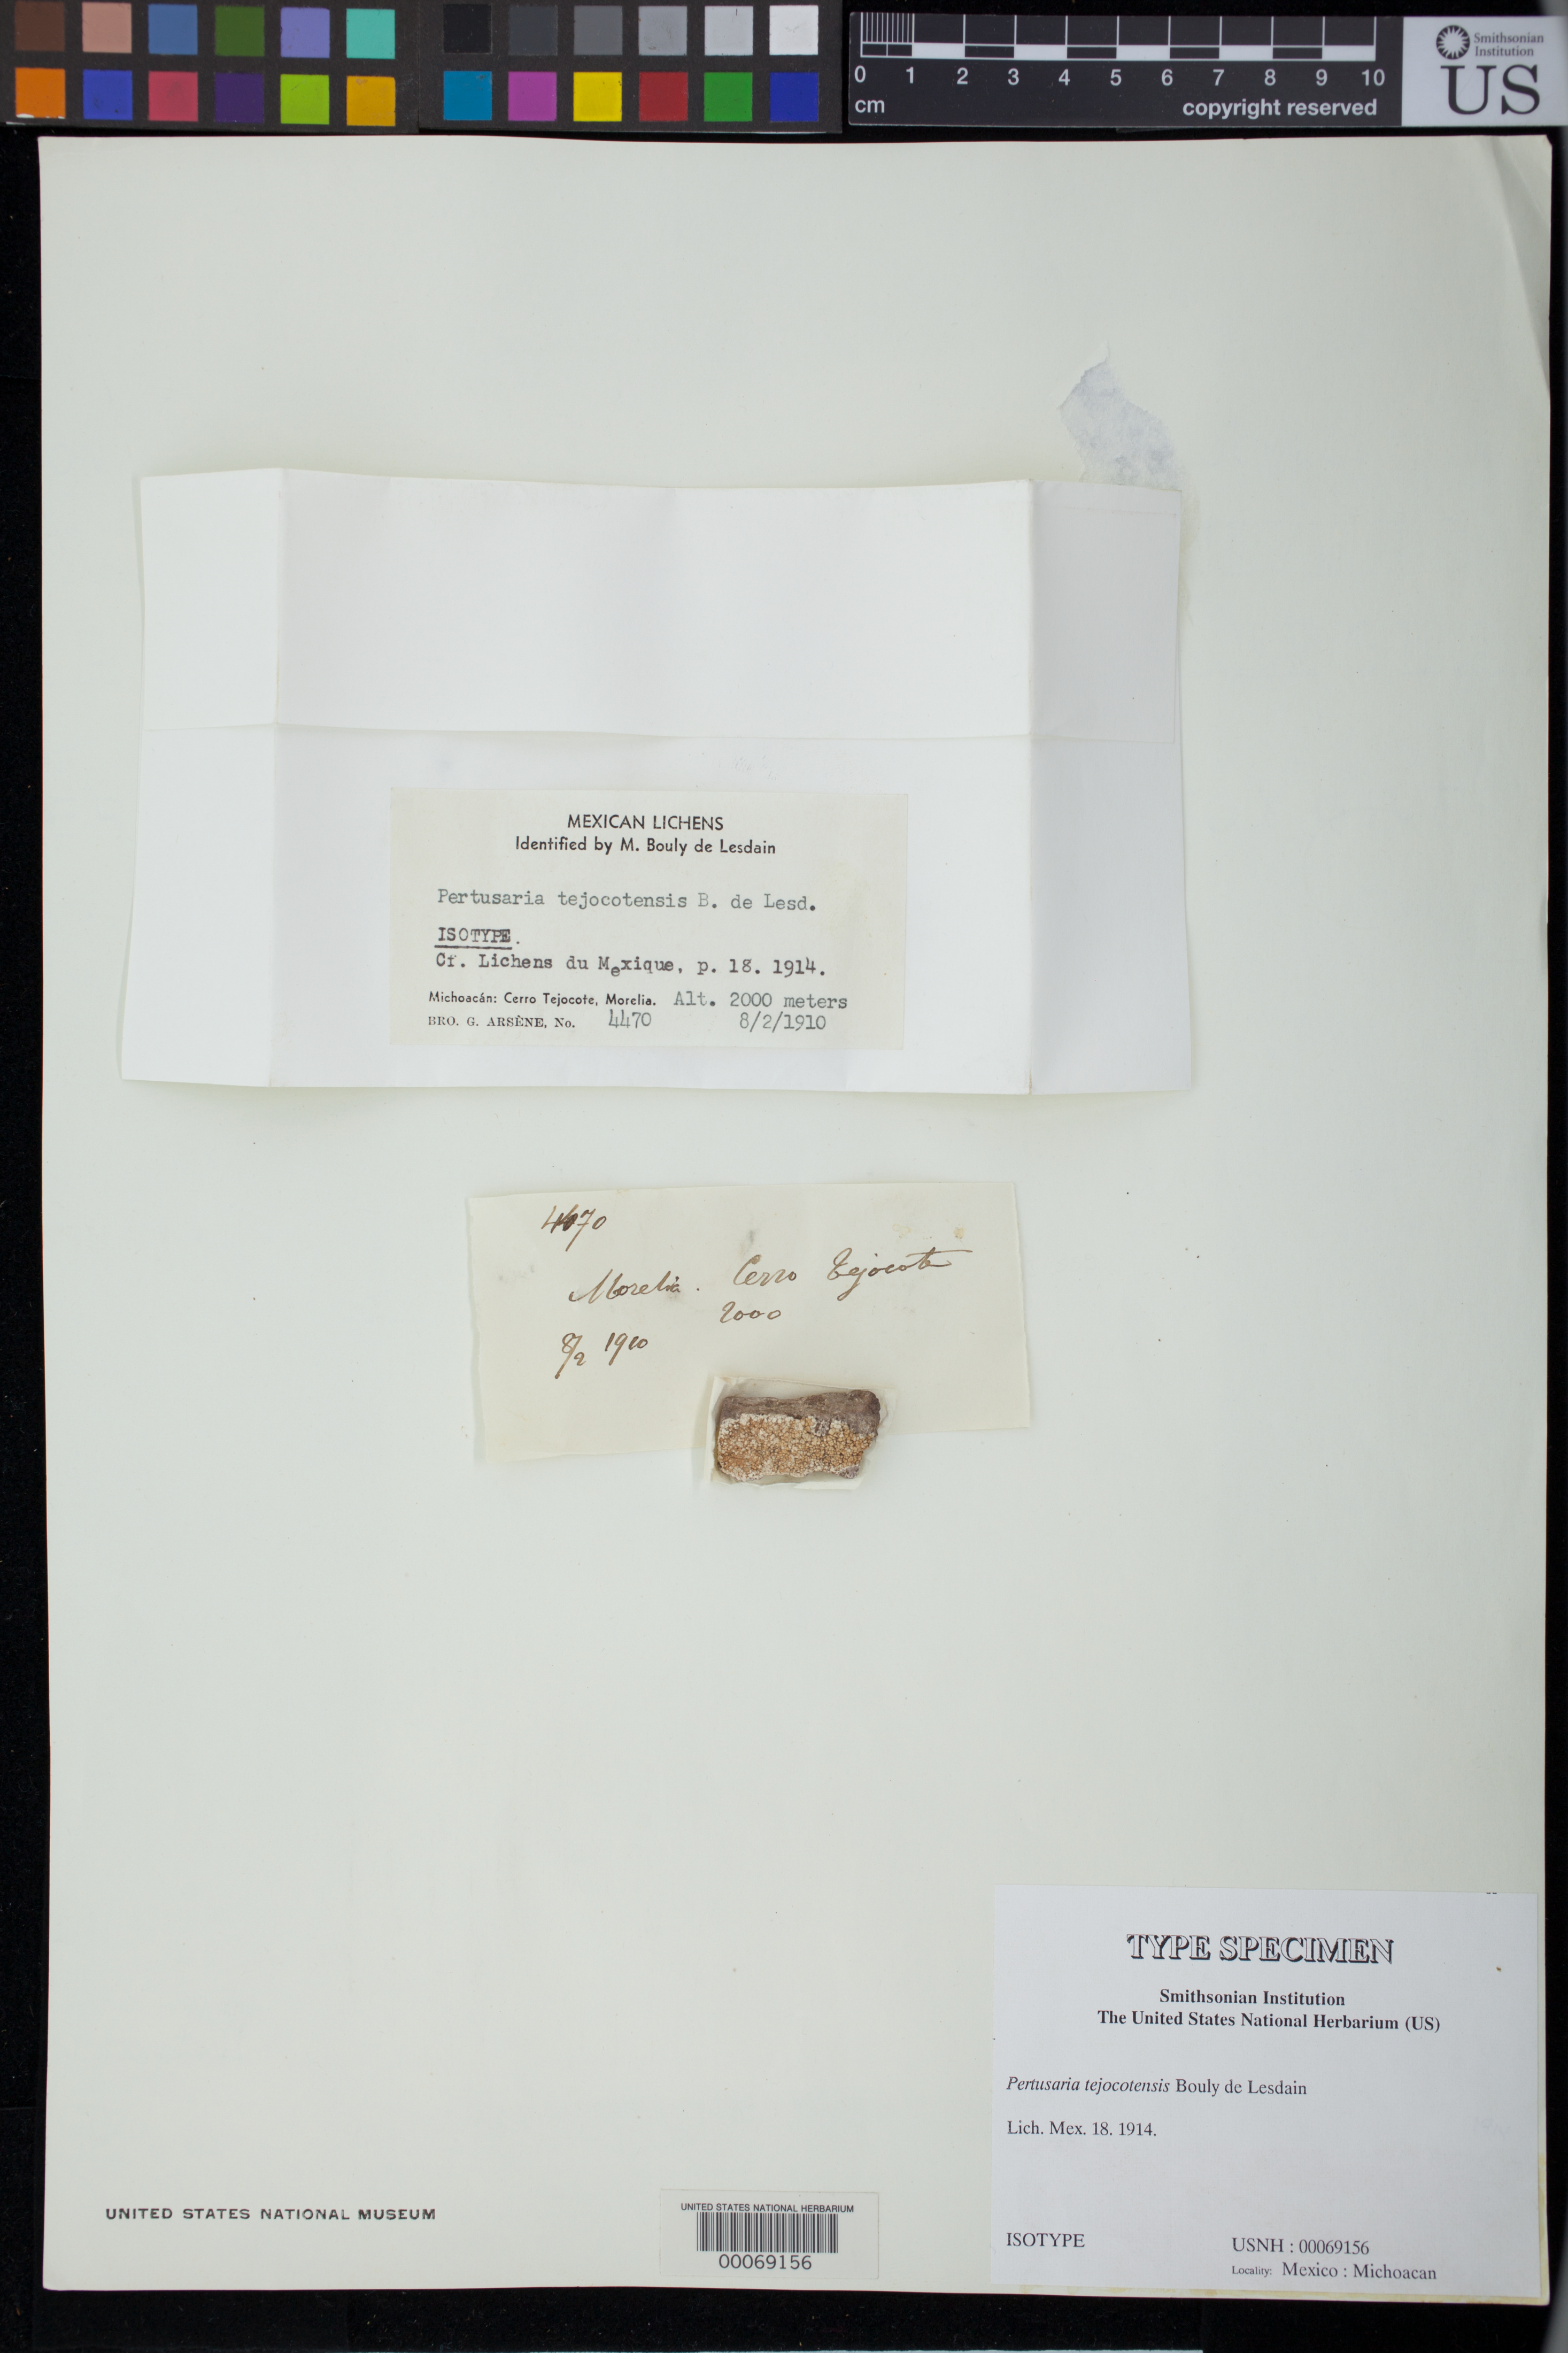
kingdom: Fungi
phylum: Ascomycota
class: Lecanoromycetes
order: Pertusariales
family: Pertusariaceae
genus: Pertusaria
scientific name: Pertusaria tejocotensis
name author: B. de Lesd.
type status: Isotype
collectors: Bro. G. Arsène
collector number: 4470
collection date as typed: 08 Feb 1910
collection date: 1910-02-08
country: Mexico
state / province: Michoacán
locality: Cerro Tejocote, Morelia.